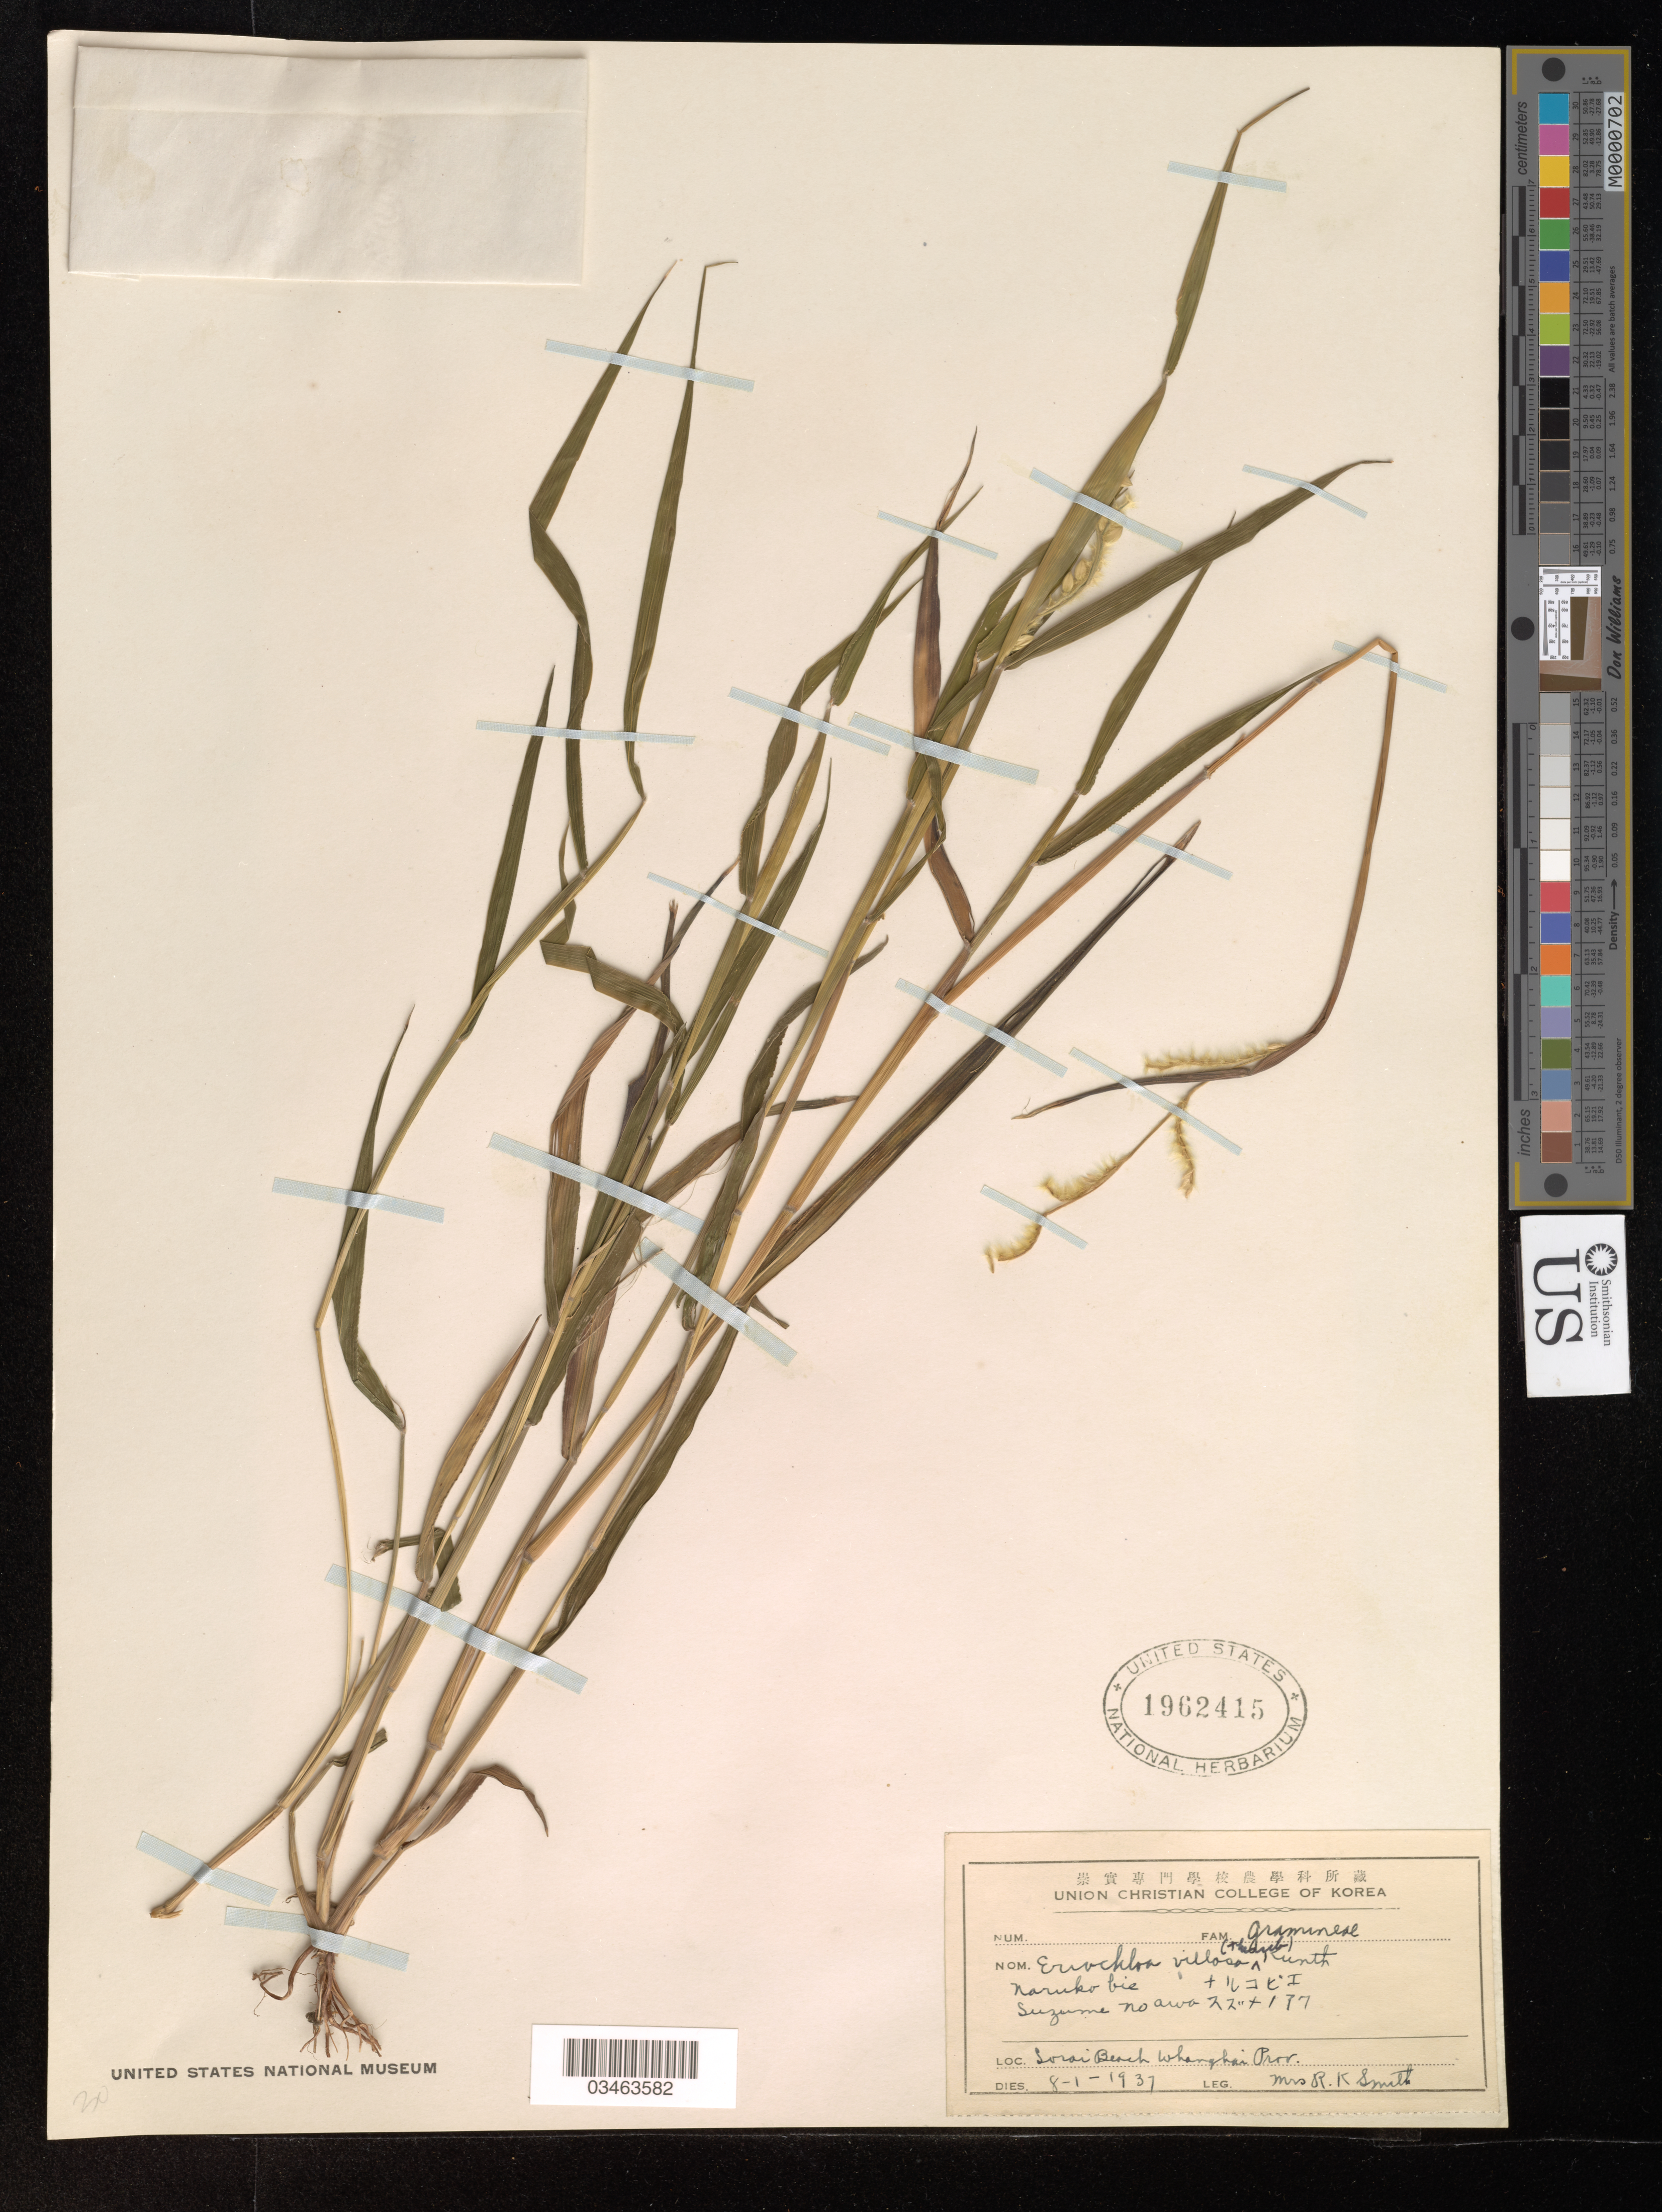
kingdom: Plantae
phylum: Tracheophyta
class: Liliopsida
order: Poales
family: Poaceae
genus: Eriochloa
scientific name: Eriochloa villosa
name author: (Thunb.) Kunth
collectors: R. Smith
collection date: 1937-01-08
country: Korea [obsolete]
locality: Sonai Beach, Whanghai Prov.*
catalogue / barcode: US 1962415